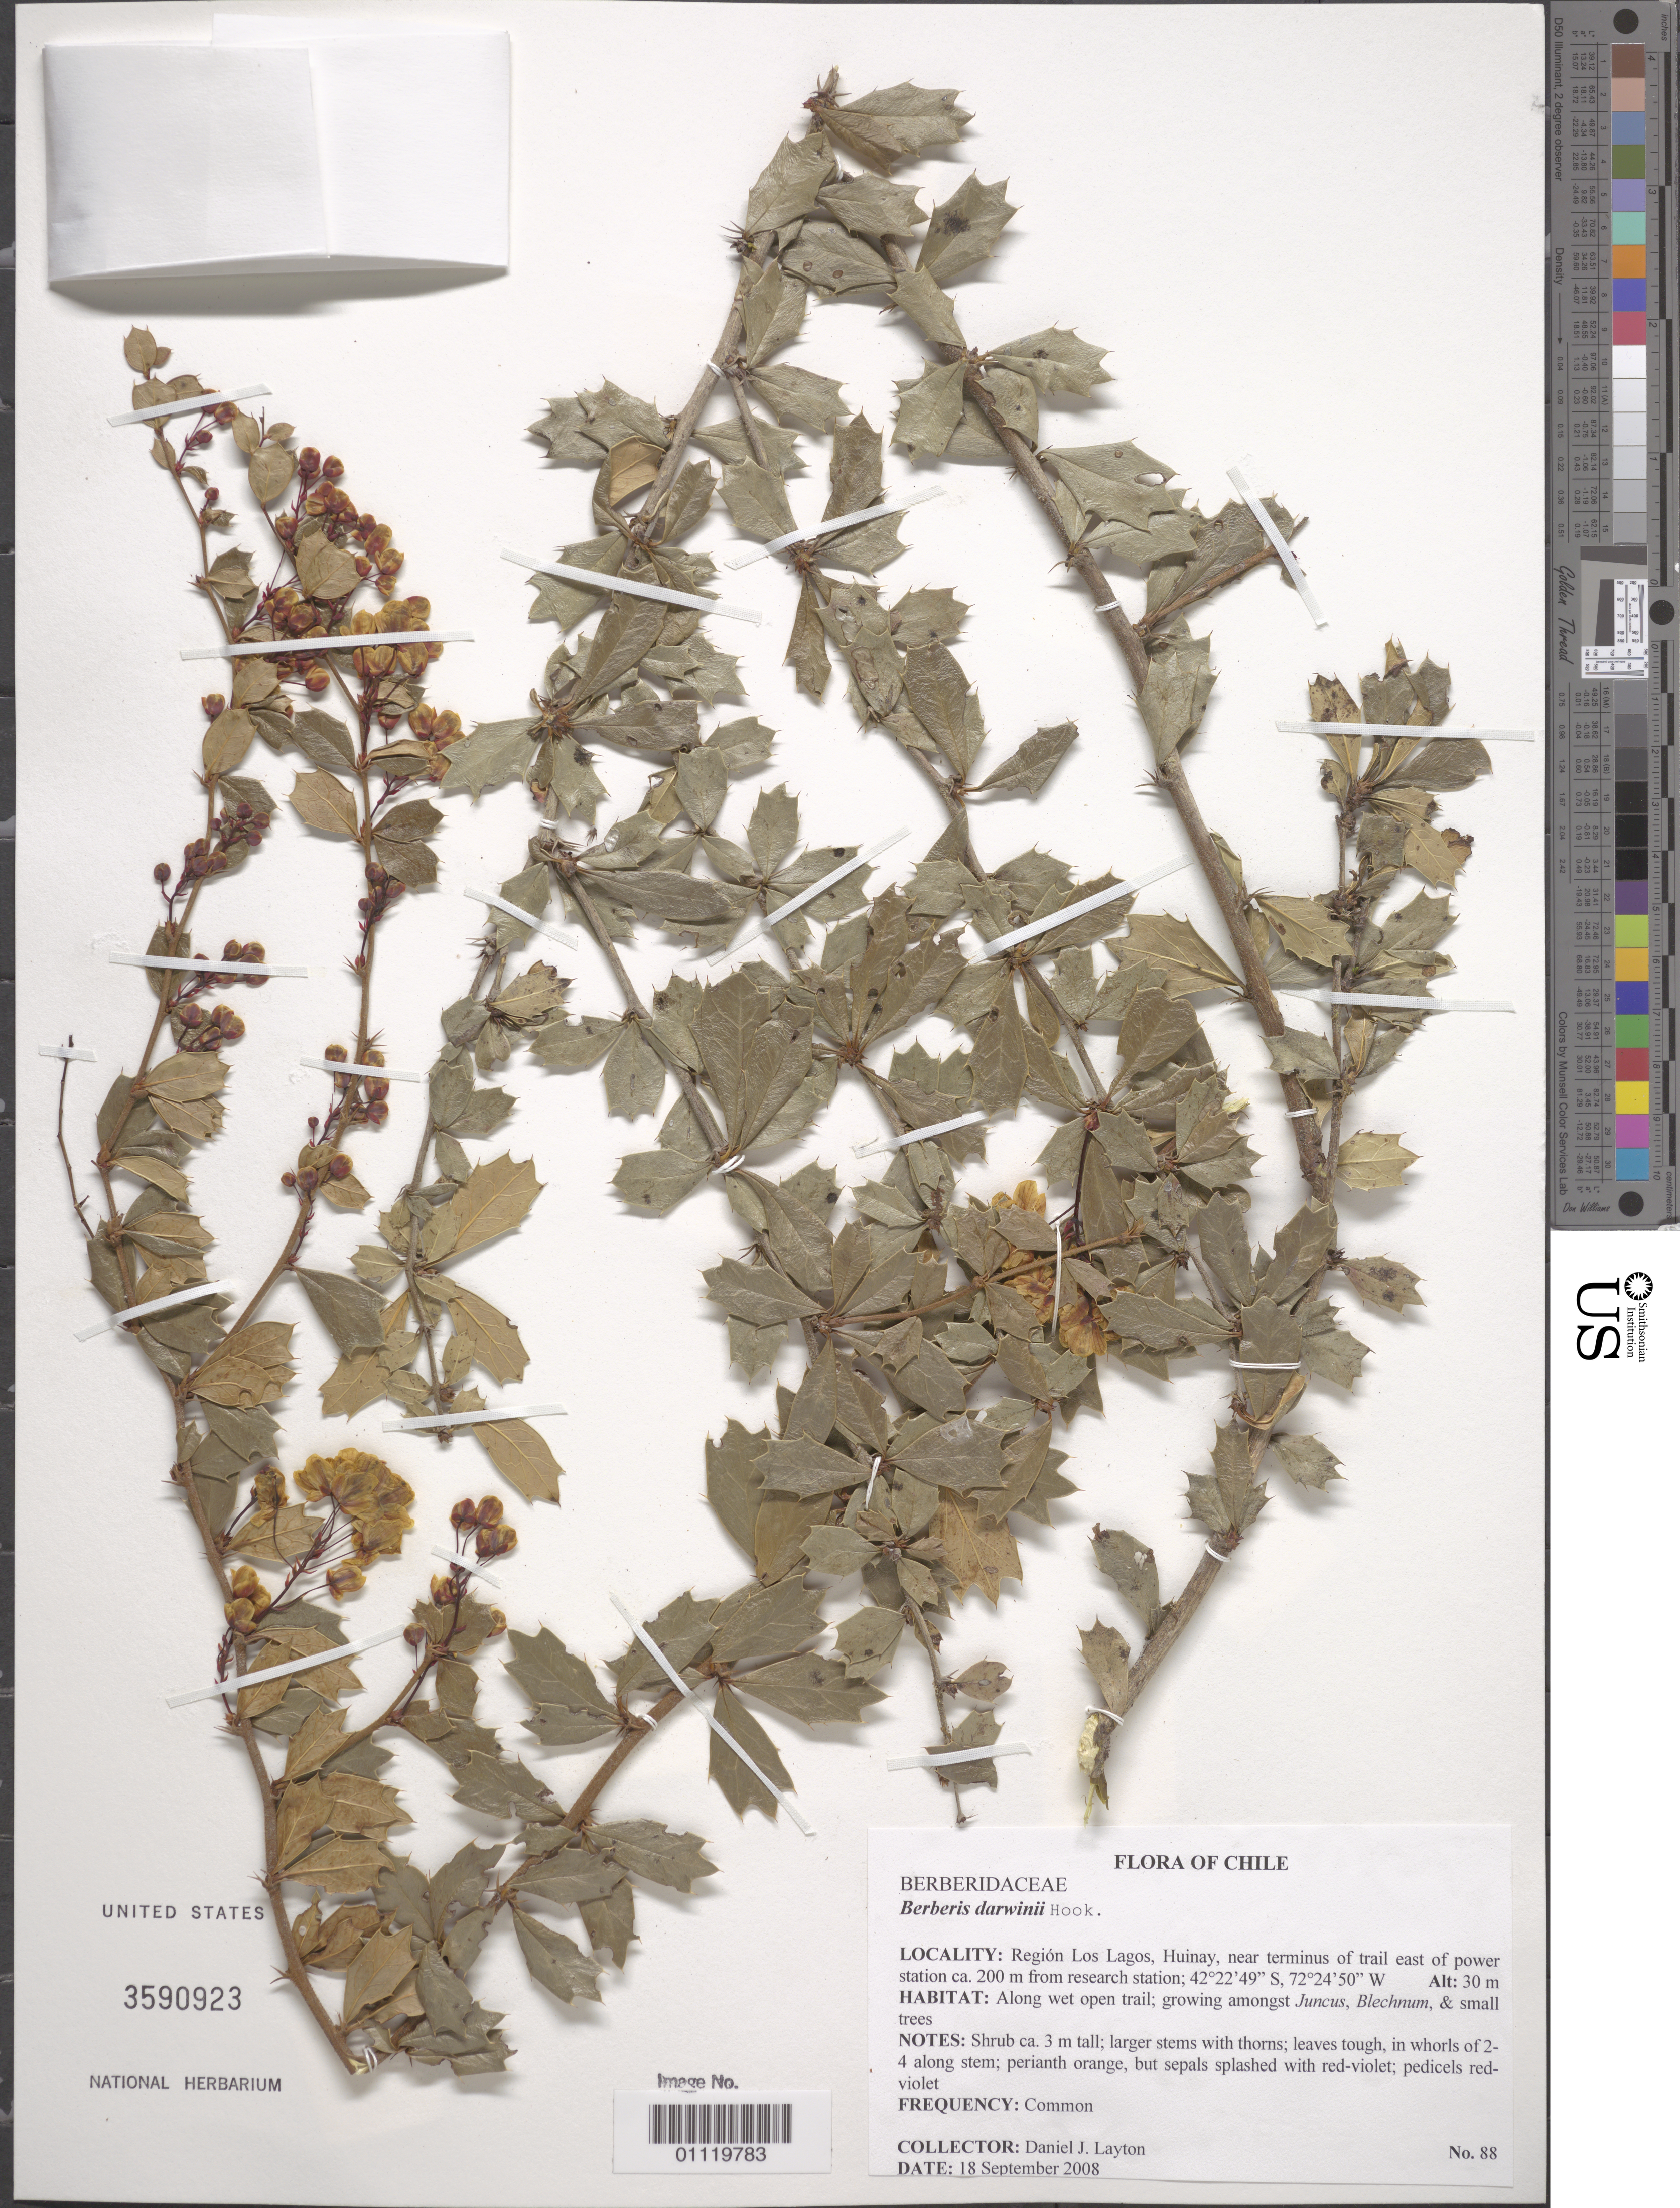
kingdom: Plantae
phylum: Tracheophyta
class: Magnoliopsida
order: Ranunculales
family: Berberidaceae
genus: Berberis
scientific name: Berberis darwinii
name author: Hook.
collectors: D. J. Layton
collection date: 2008-09-18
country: Chile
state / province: Los Lagos (X)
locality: Huinay land, near terminus of trail east of power station ca. 200 m from research station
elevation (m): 30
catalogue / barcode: US 3590923